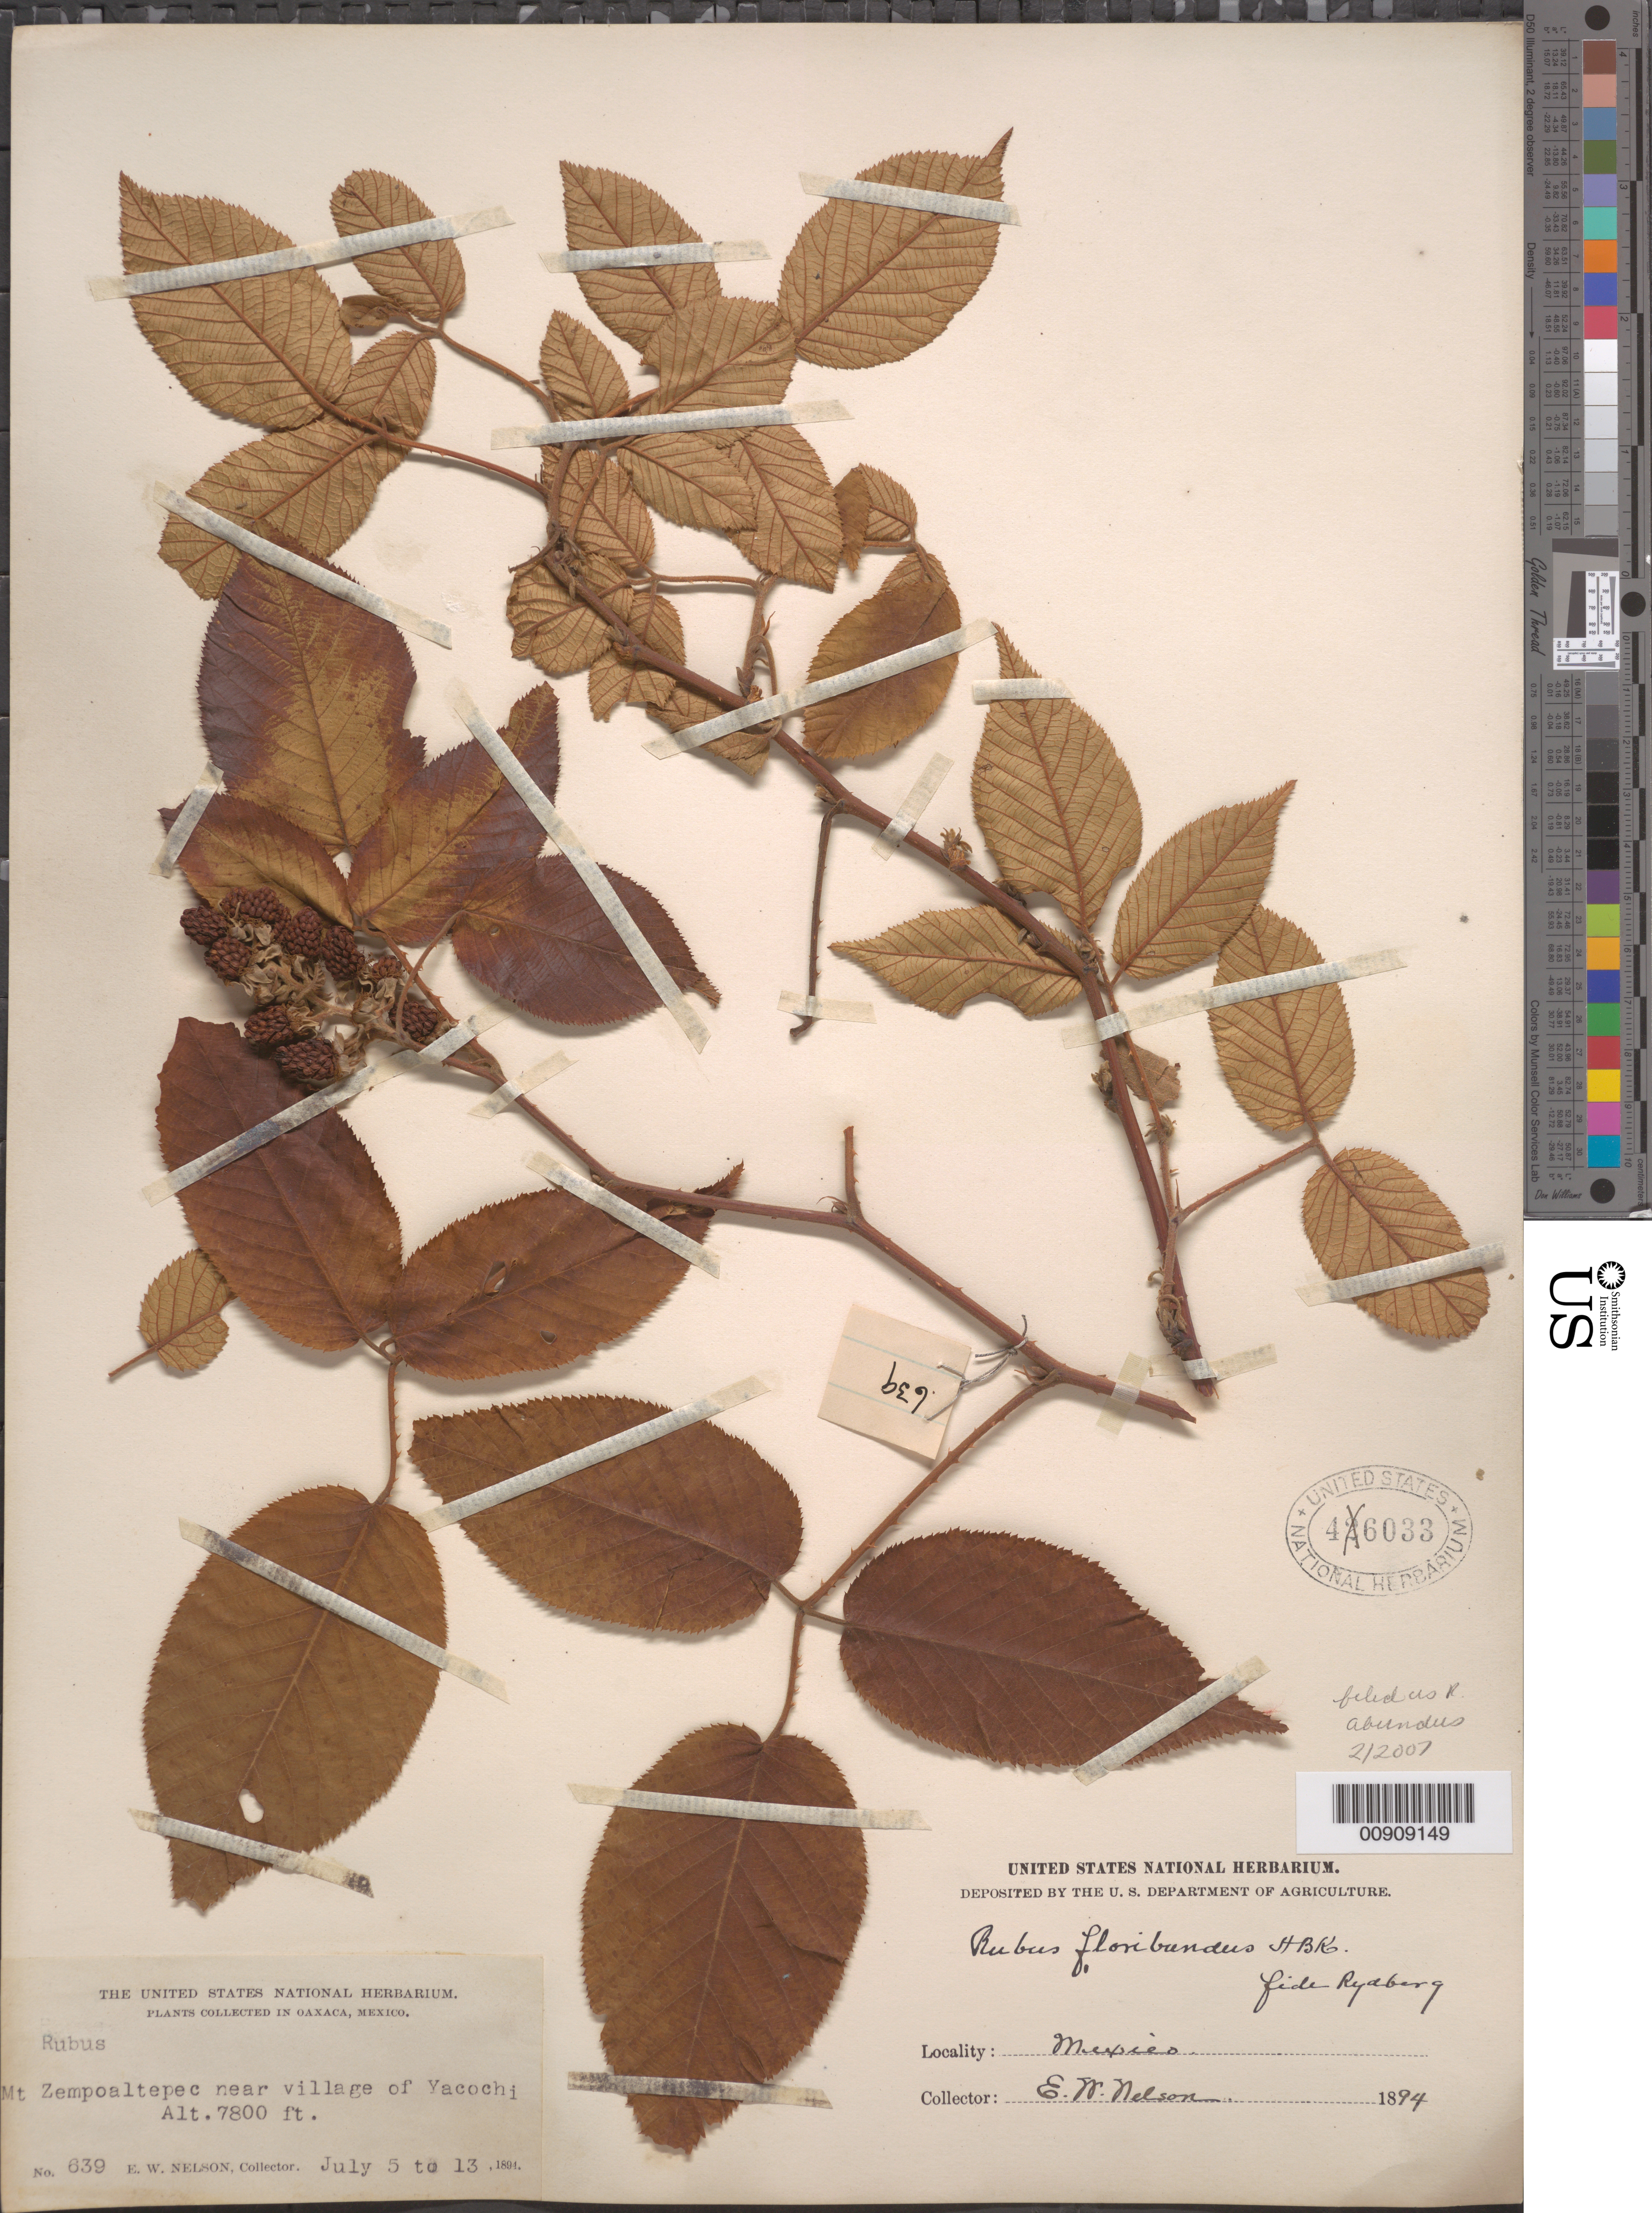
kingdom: Plantae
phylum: Tracheophyta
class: Magnoliopsida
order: Rosales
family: Rosaceae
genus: Rubus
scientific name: Rubus abundus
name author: Rydb.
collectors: E. W. Nelson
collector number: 639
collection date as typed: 05 Jul 1894 to 13 Jul 1894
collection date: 1894-07-05/1894-07-13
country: Mexico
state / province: Oaxaca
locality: Mt. Zempoaltepec, near village of Yacochi.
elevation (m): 2377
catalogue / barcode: US 46033